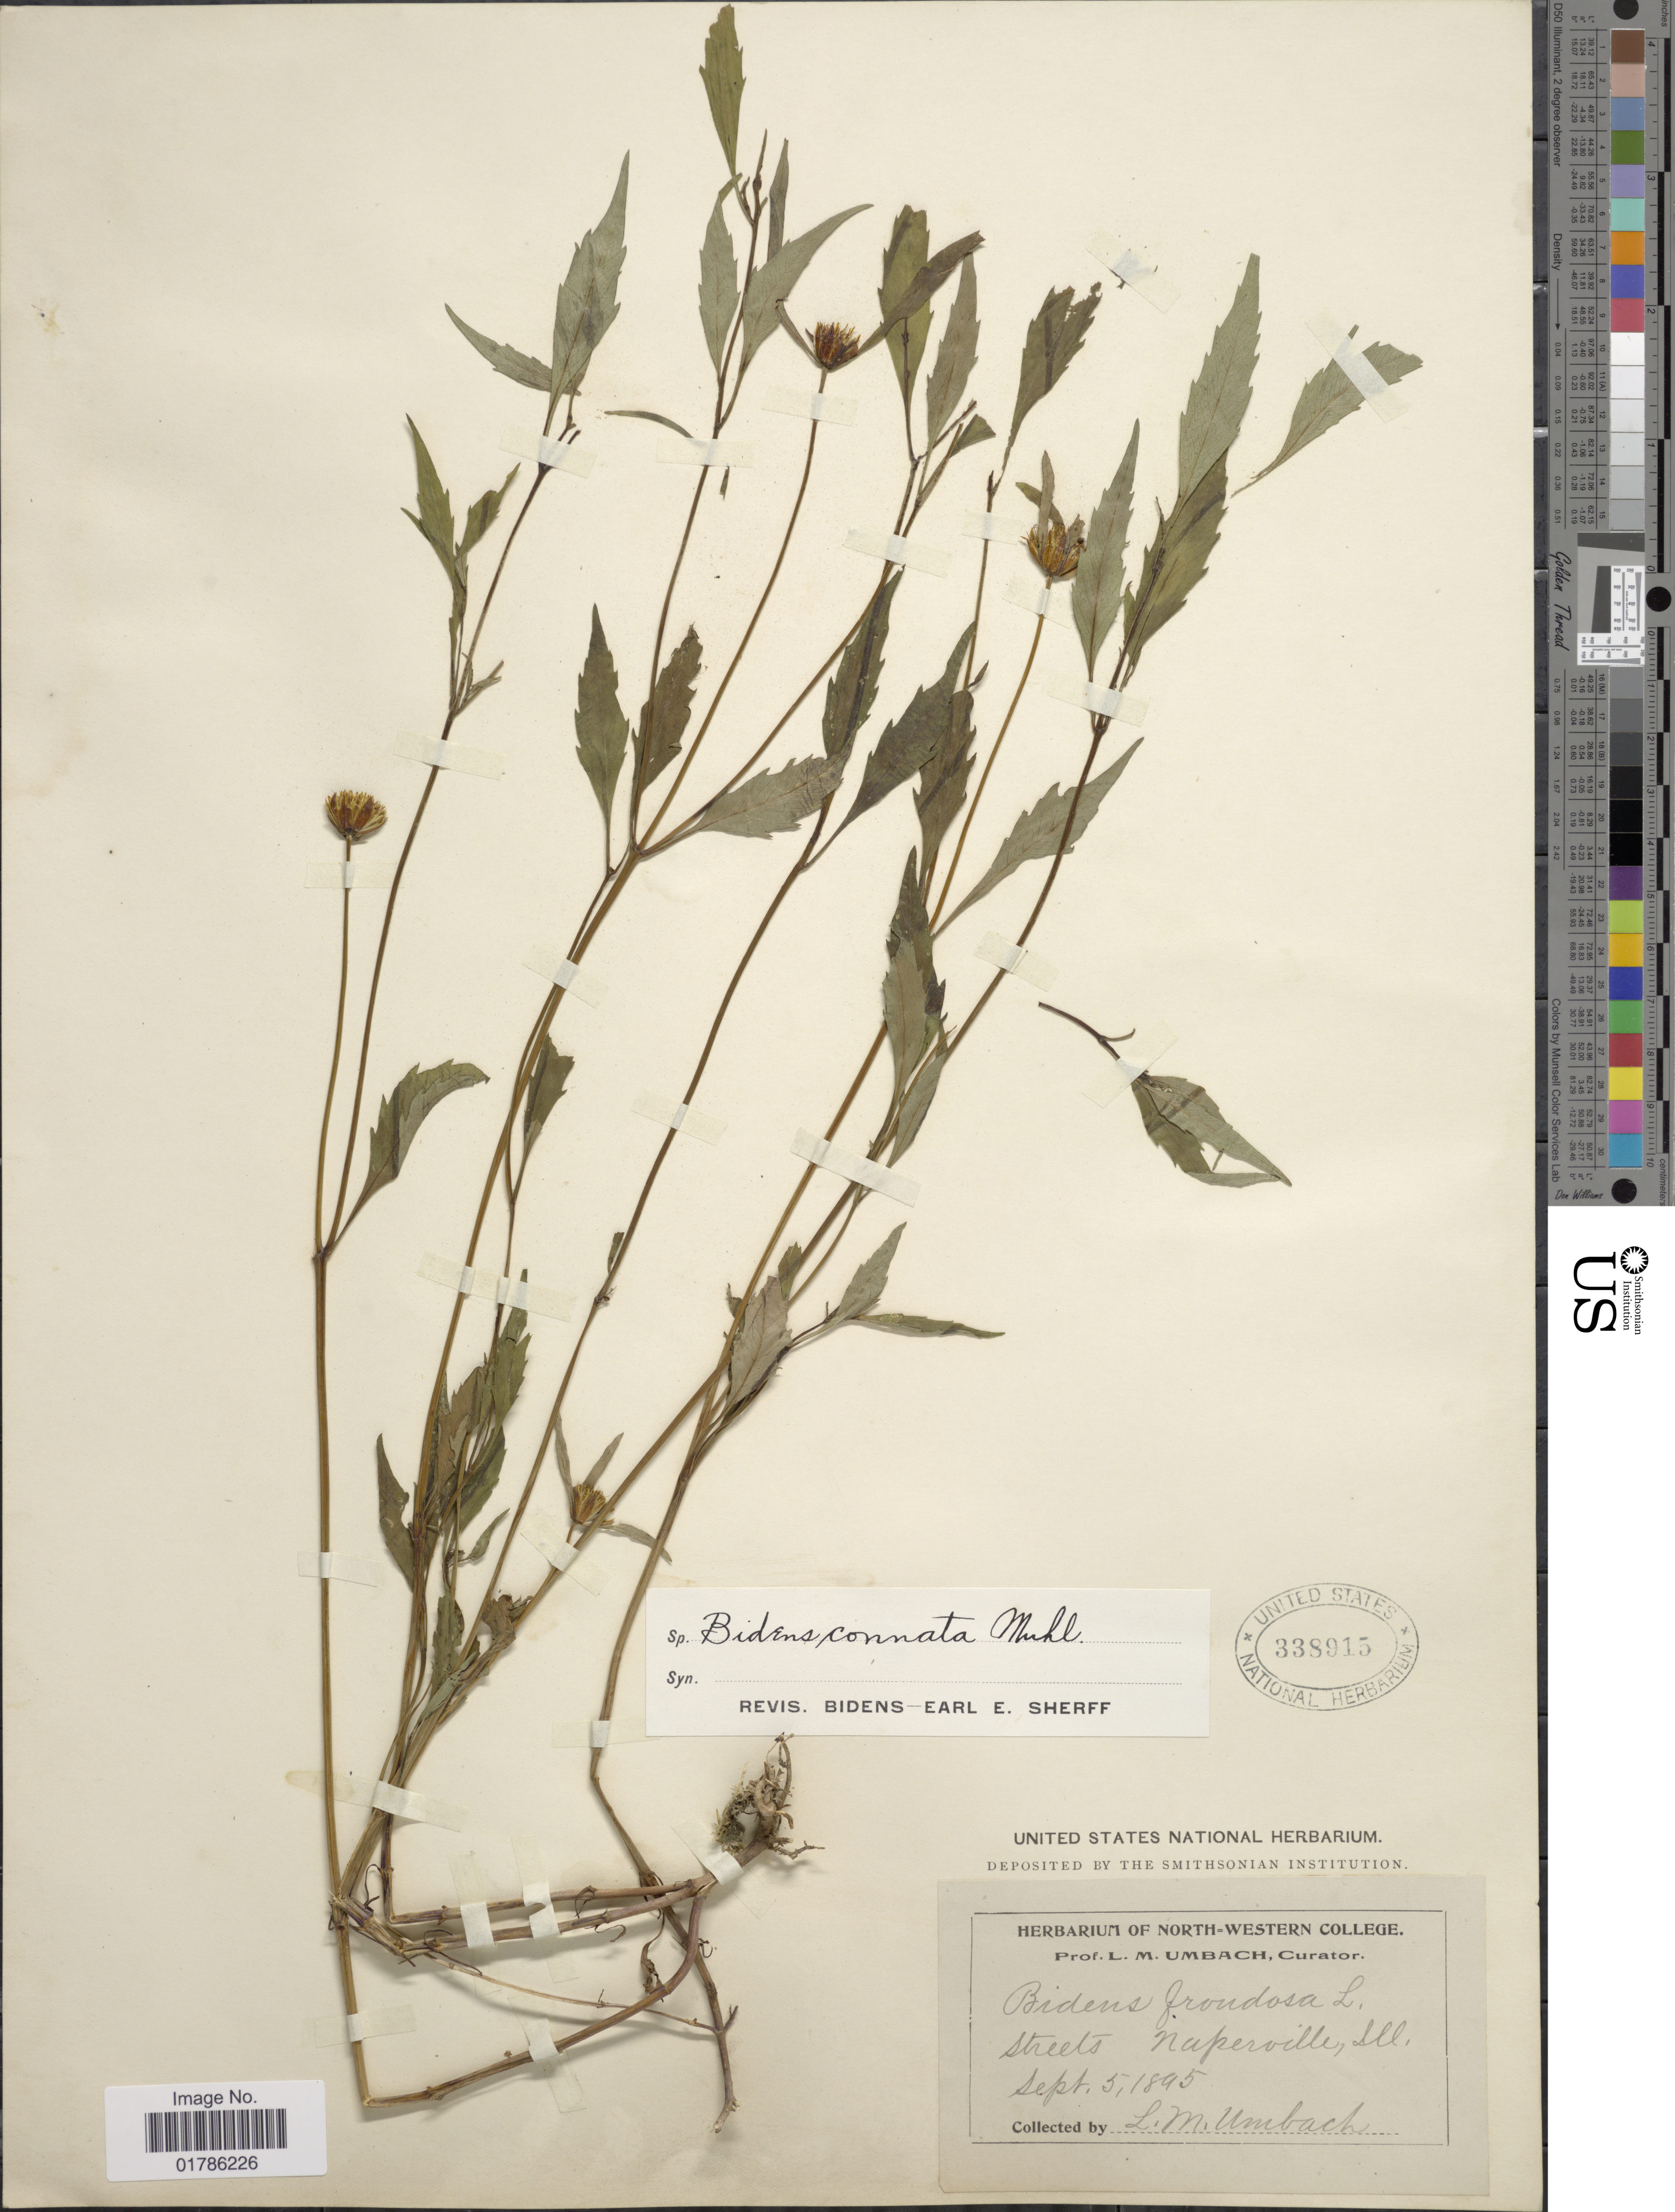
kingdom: Plantae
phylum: Tracheophyta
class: Magnoliopsida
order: Asterales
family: Asteraceae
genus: Bidens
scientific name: Bidens connata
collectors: L. M. Umbach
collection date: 1895-09-05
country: United States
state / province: Illinois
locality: Streets Naperville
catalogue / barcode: US 338915